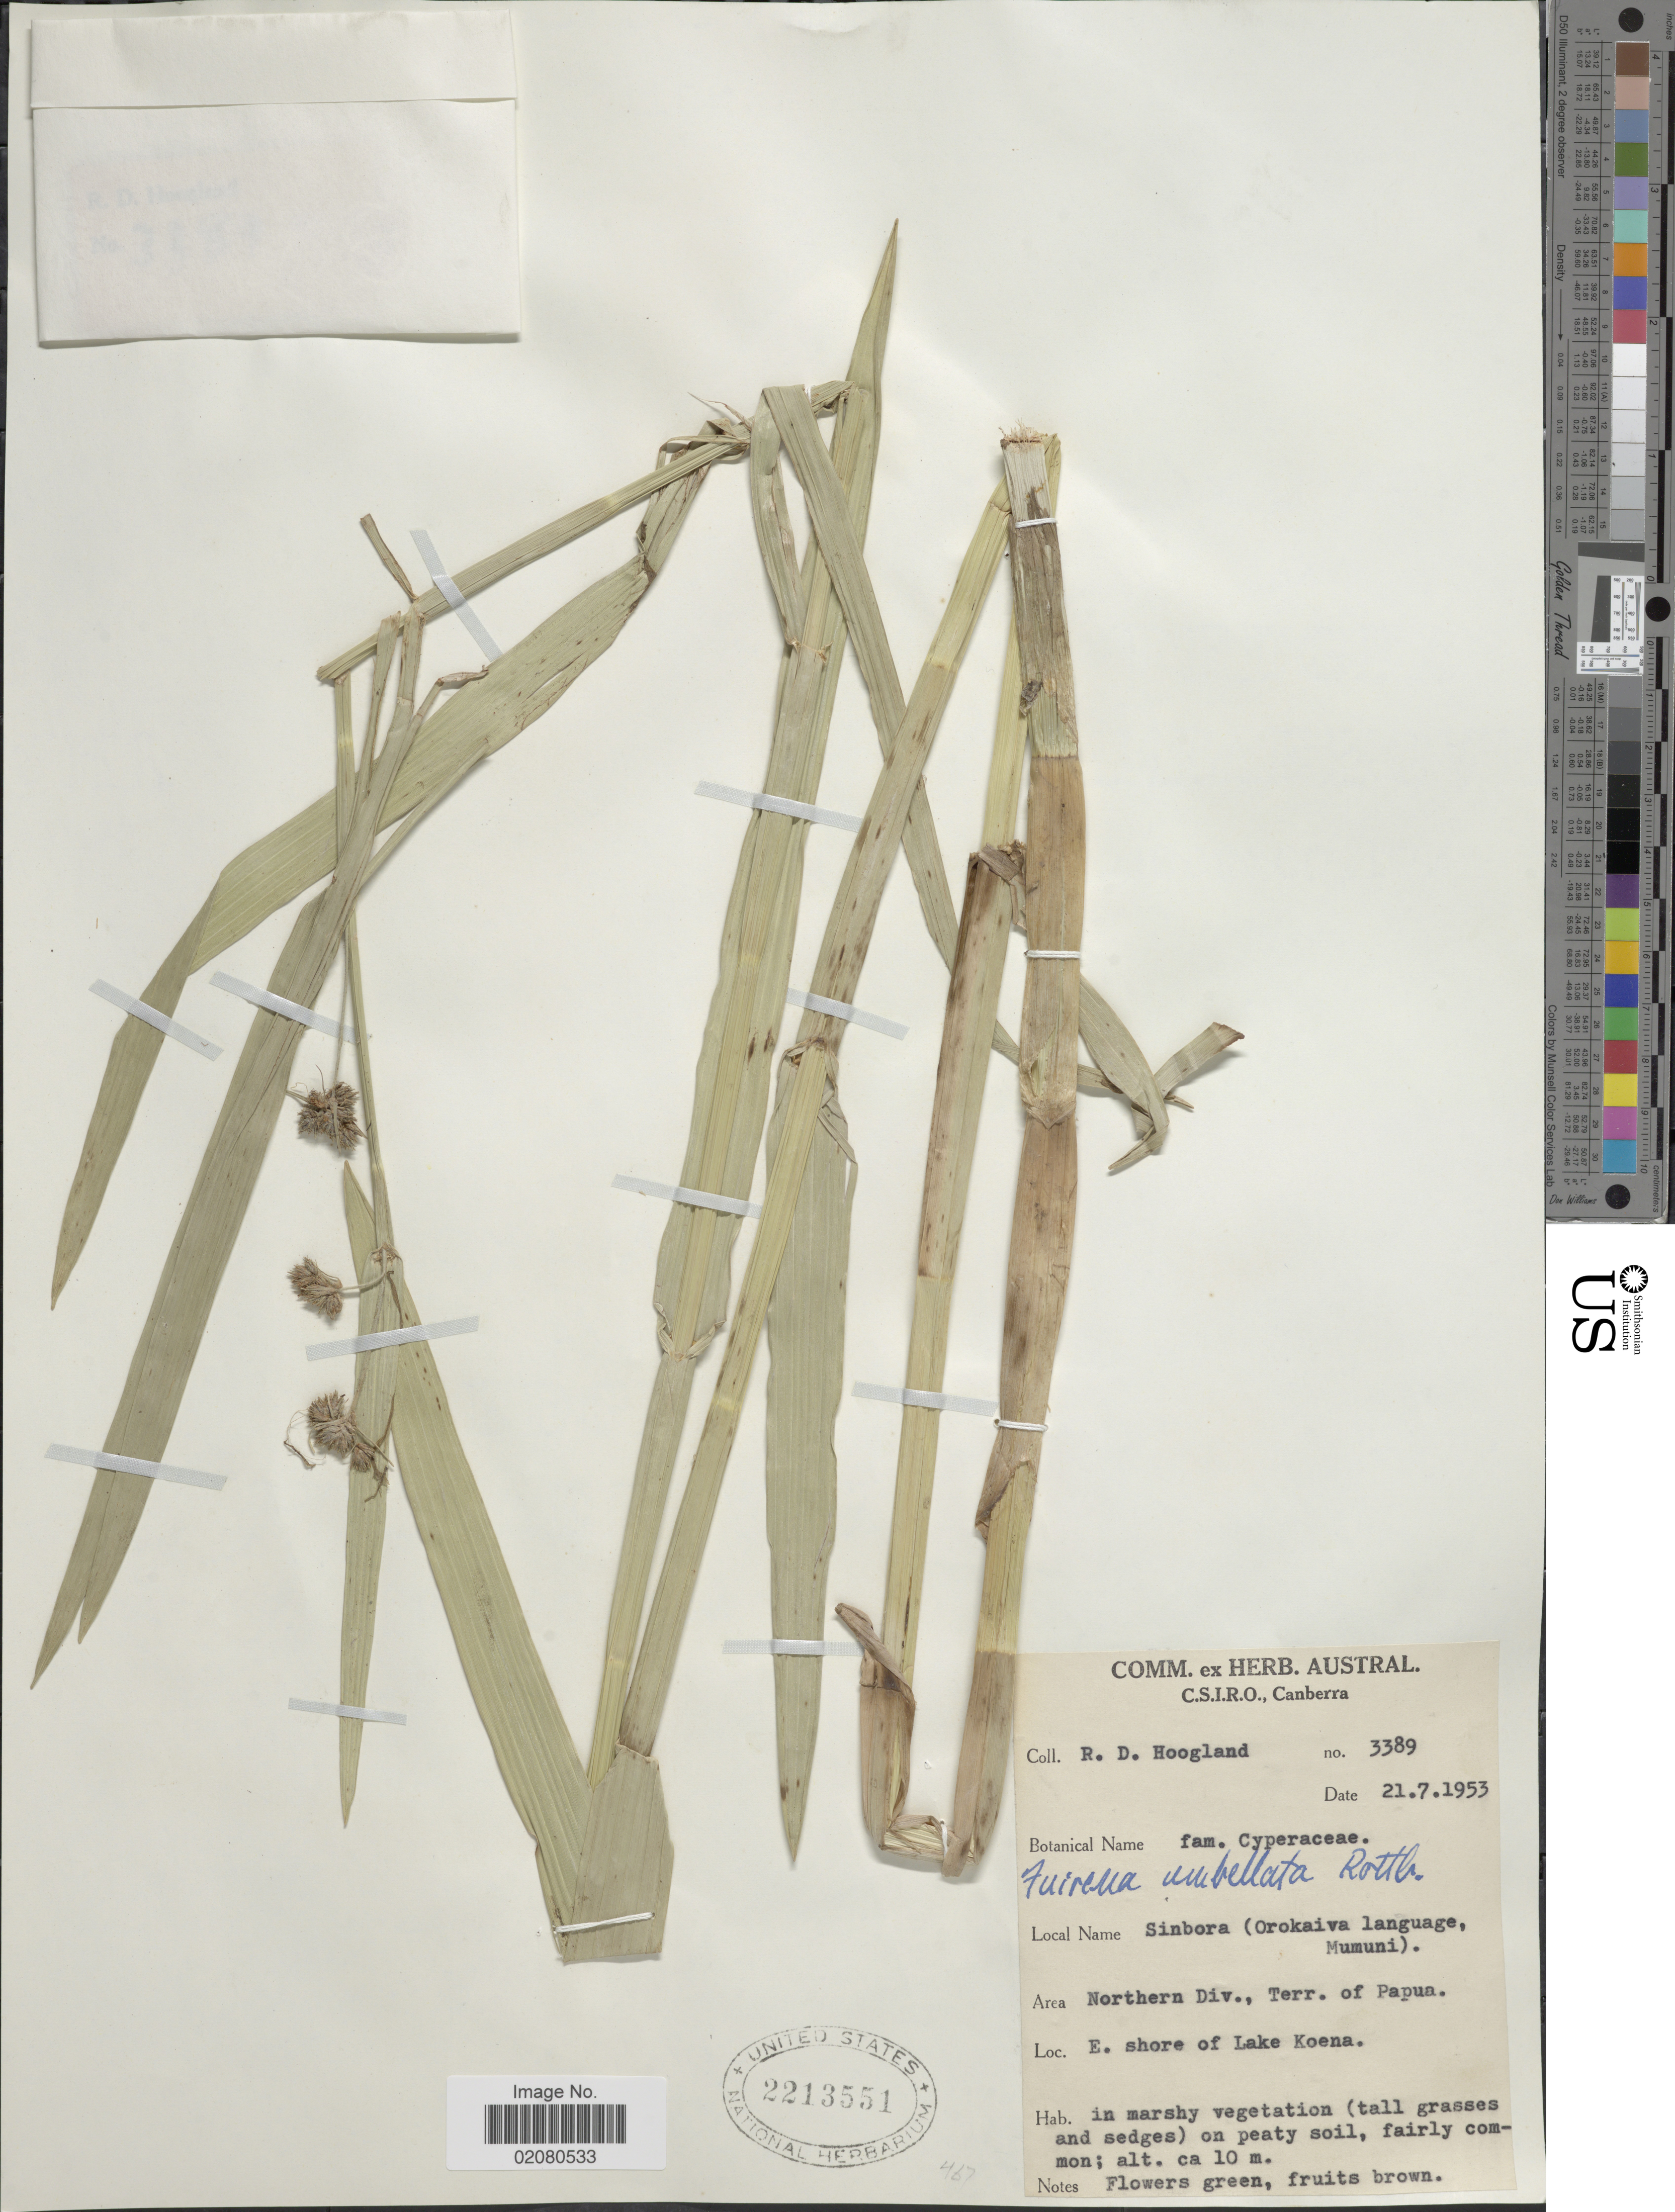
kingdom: Plantae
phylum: Tracheophyta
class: Liliopsida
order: Poales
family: Cyperaceae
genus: Fuirena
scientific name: Fuirena umbellata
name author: Rottb.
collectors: R. D. Hoogland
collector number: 3389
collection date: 1953-07-21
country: Papua New Guinea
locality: Northern Div., Terr. of Papua, E. shore of Lake Koena.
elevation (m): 10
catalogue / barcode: US 2213551